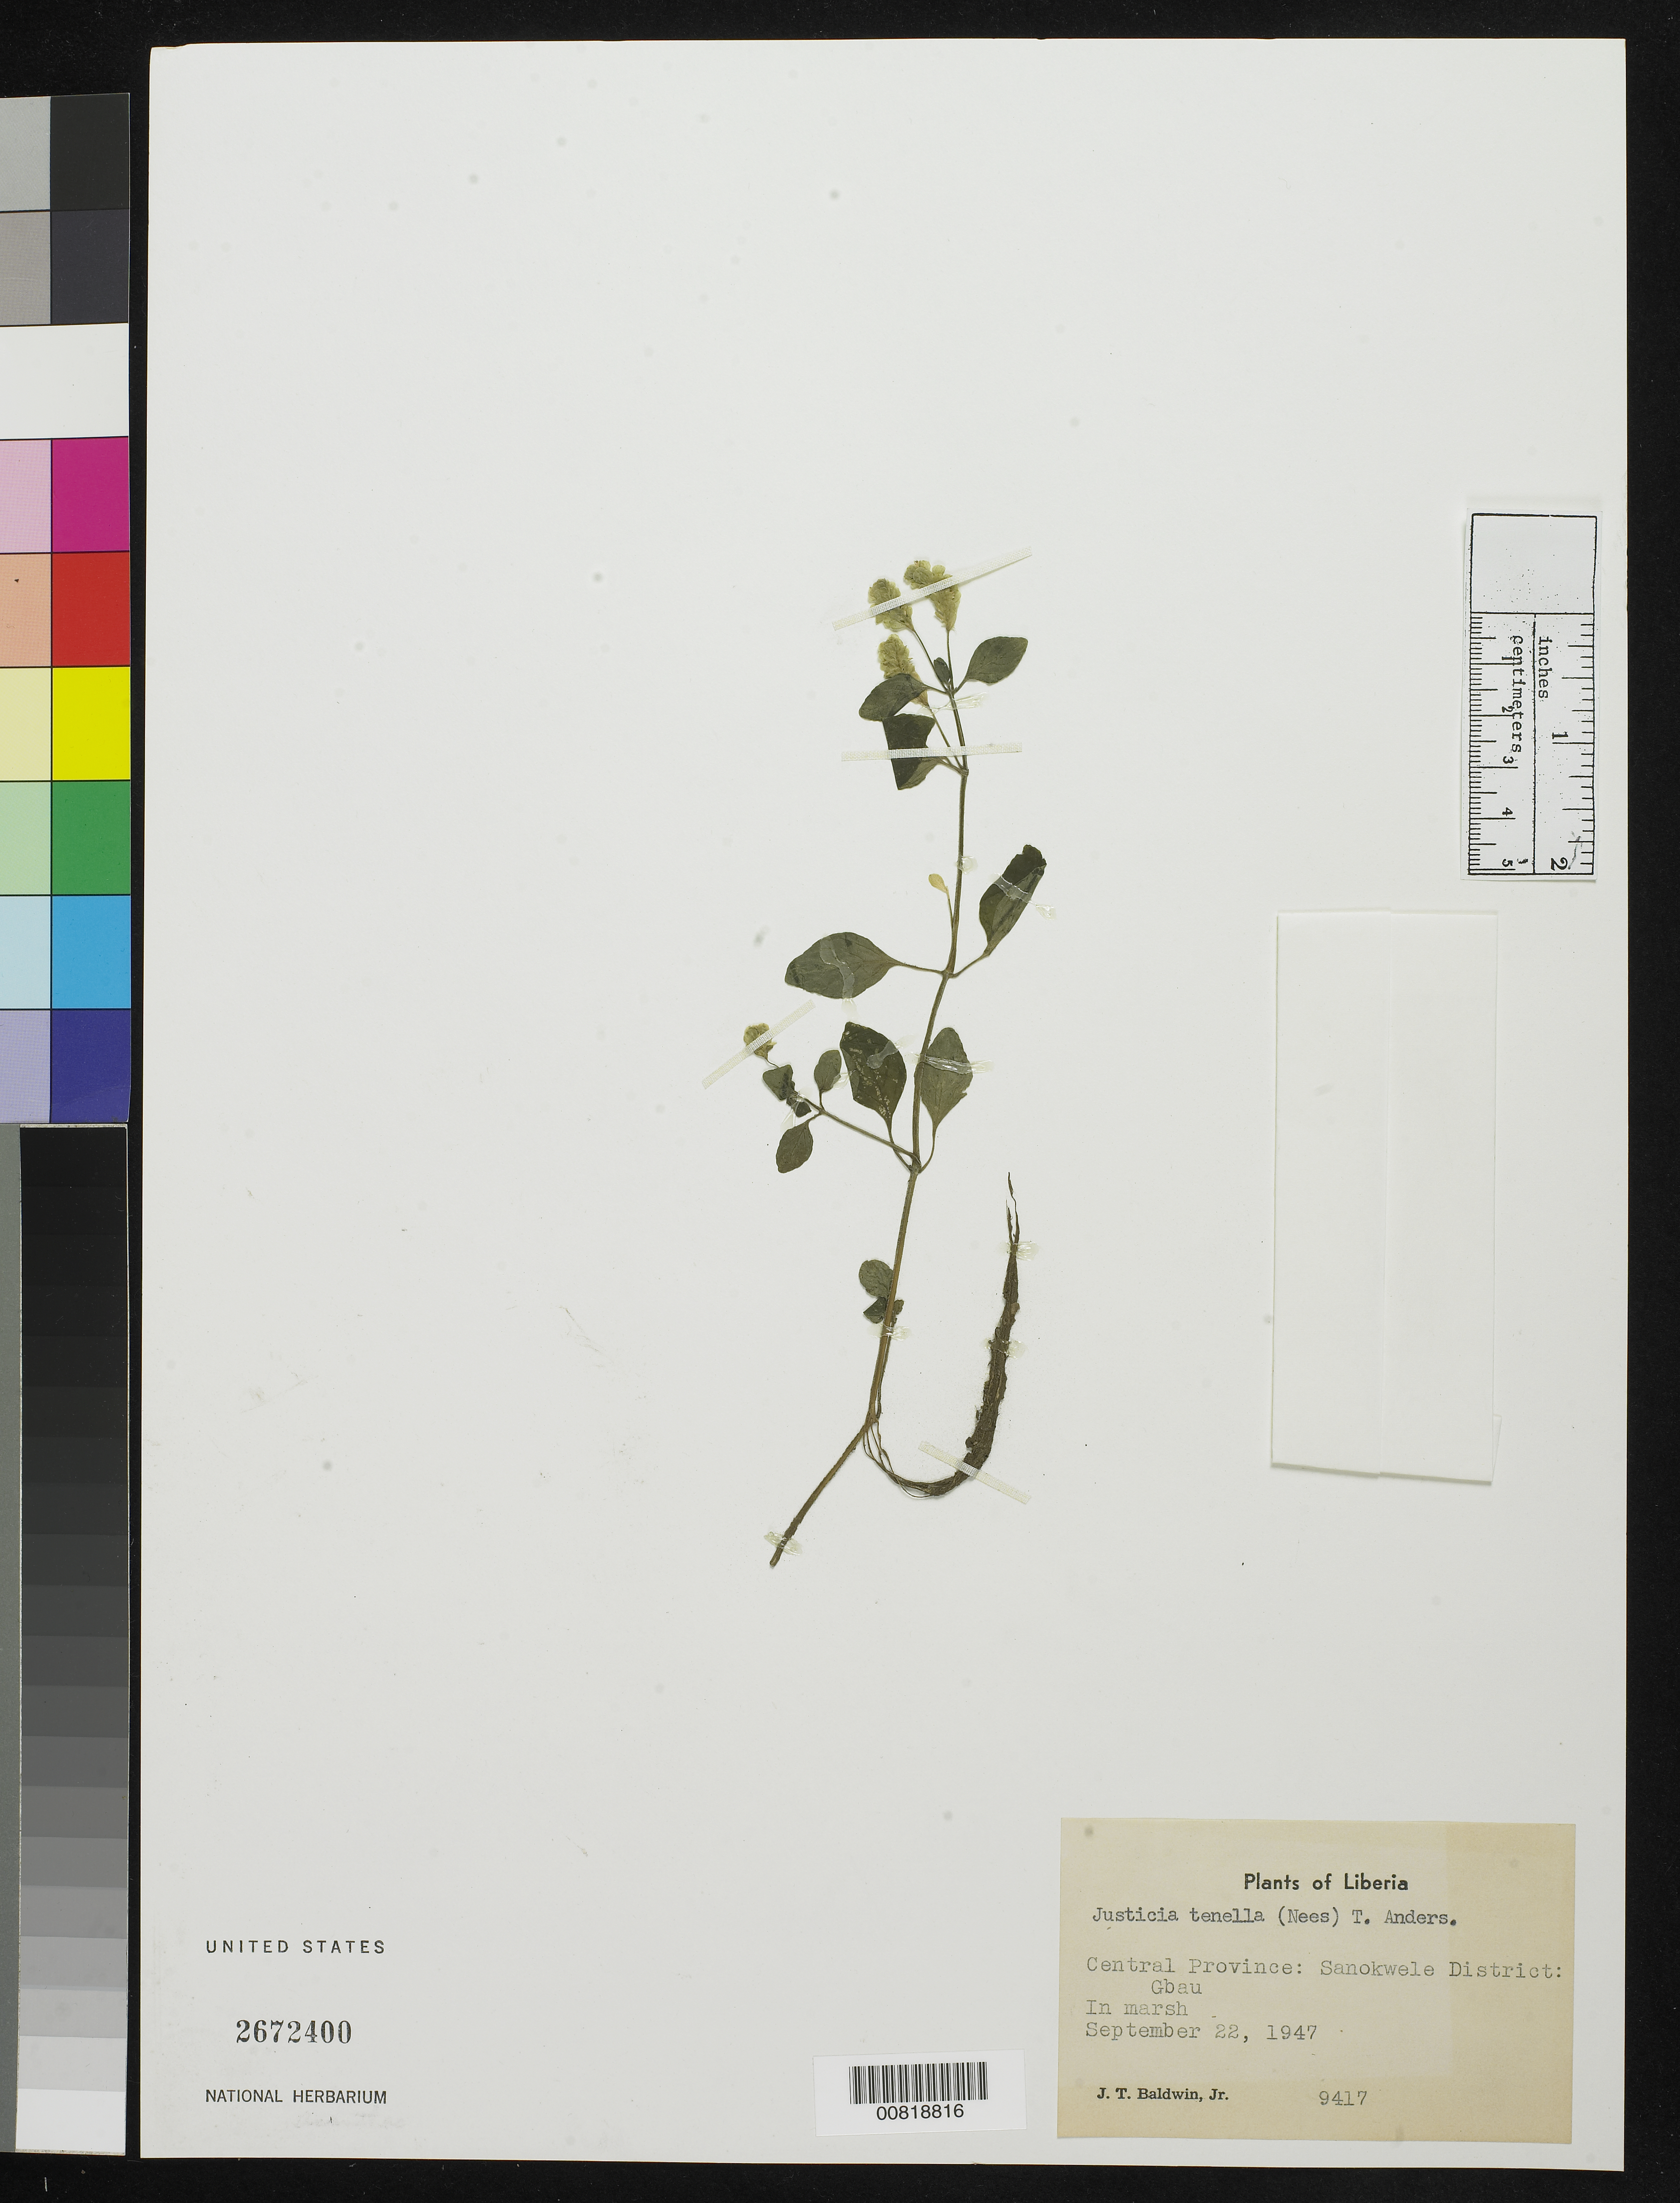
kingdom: Plantae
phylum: Tracheophyta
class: Magnoliopsida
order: Lamiales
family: Acanthaceae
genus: Justicia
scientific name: Justicia tenella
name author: (Nees) T. Anderson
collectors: J. T. Baldwin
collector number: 9417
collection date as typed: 22 Sep 1947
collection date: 1947-09-22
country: Liberia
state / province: Nimba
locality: Central Province: Sanokwele District, Gbau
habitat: Marsh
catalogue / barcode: US 2672400